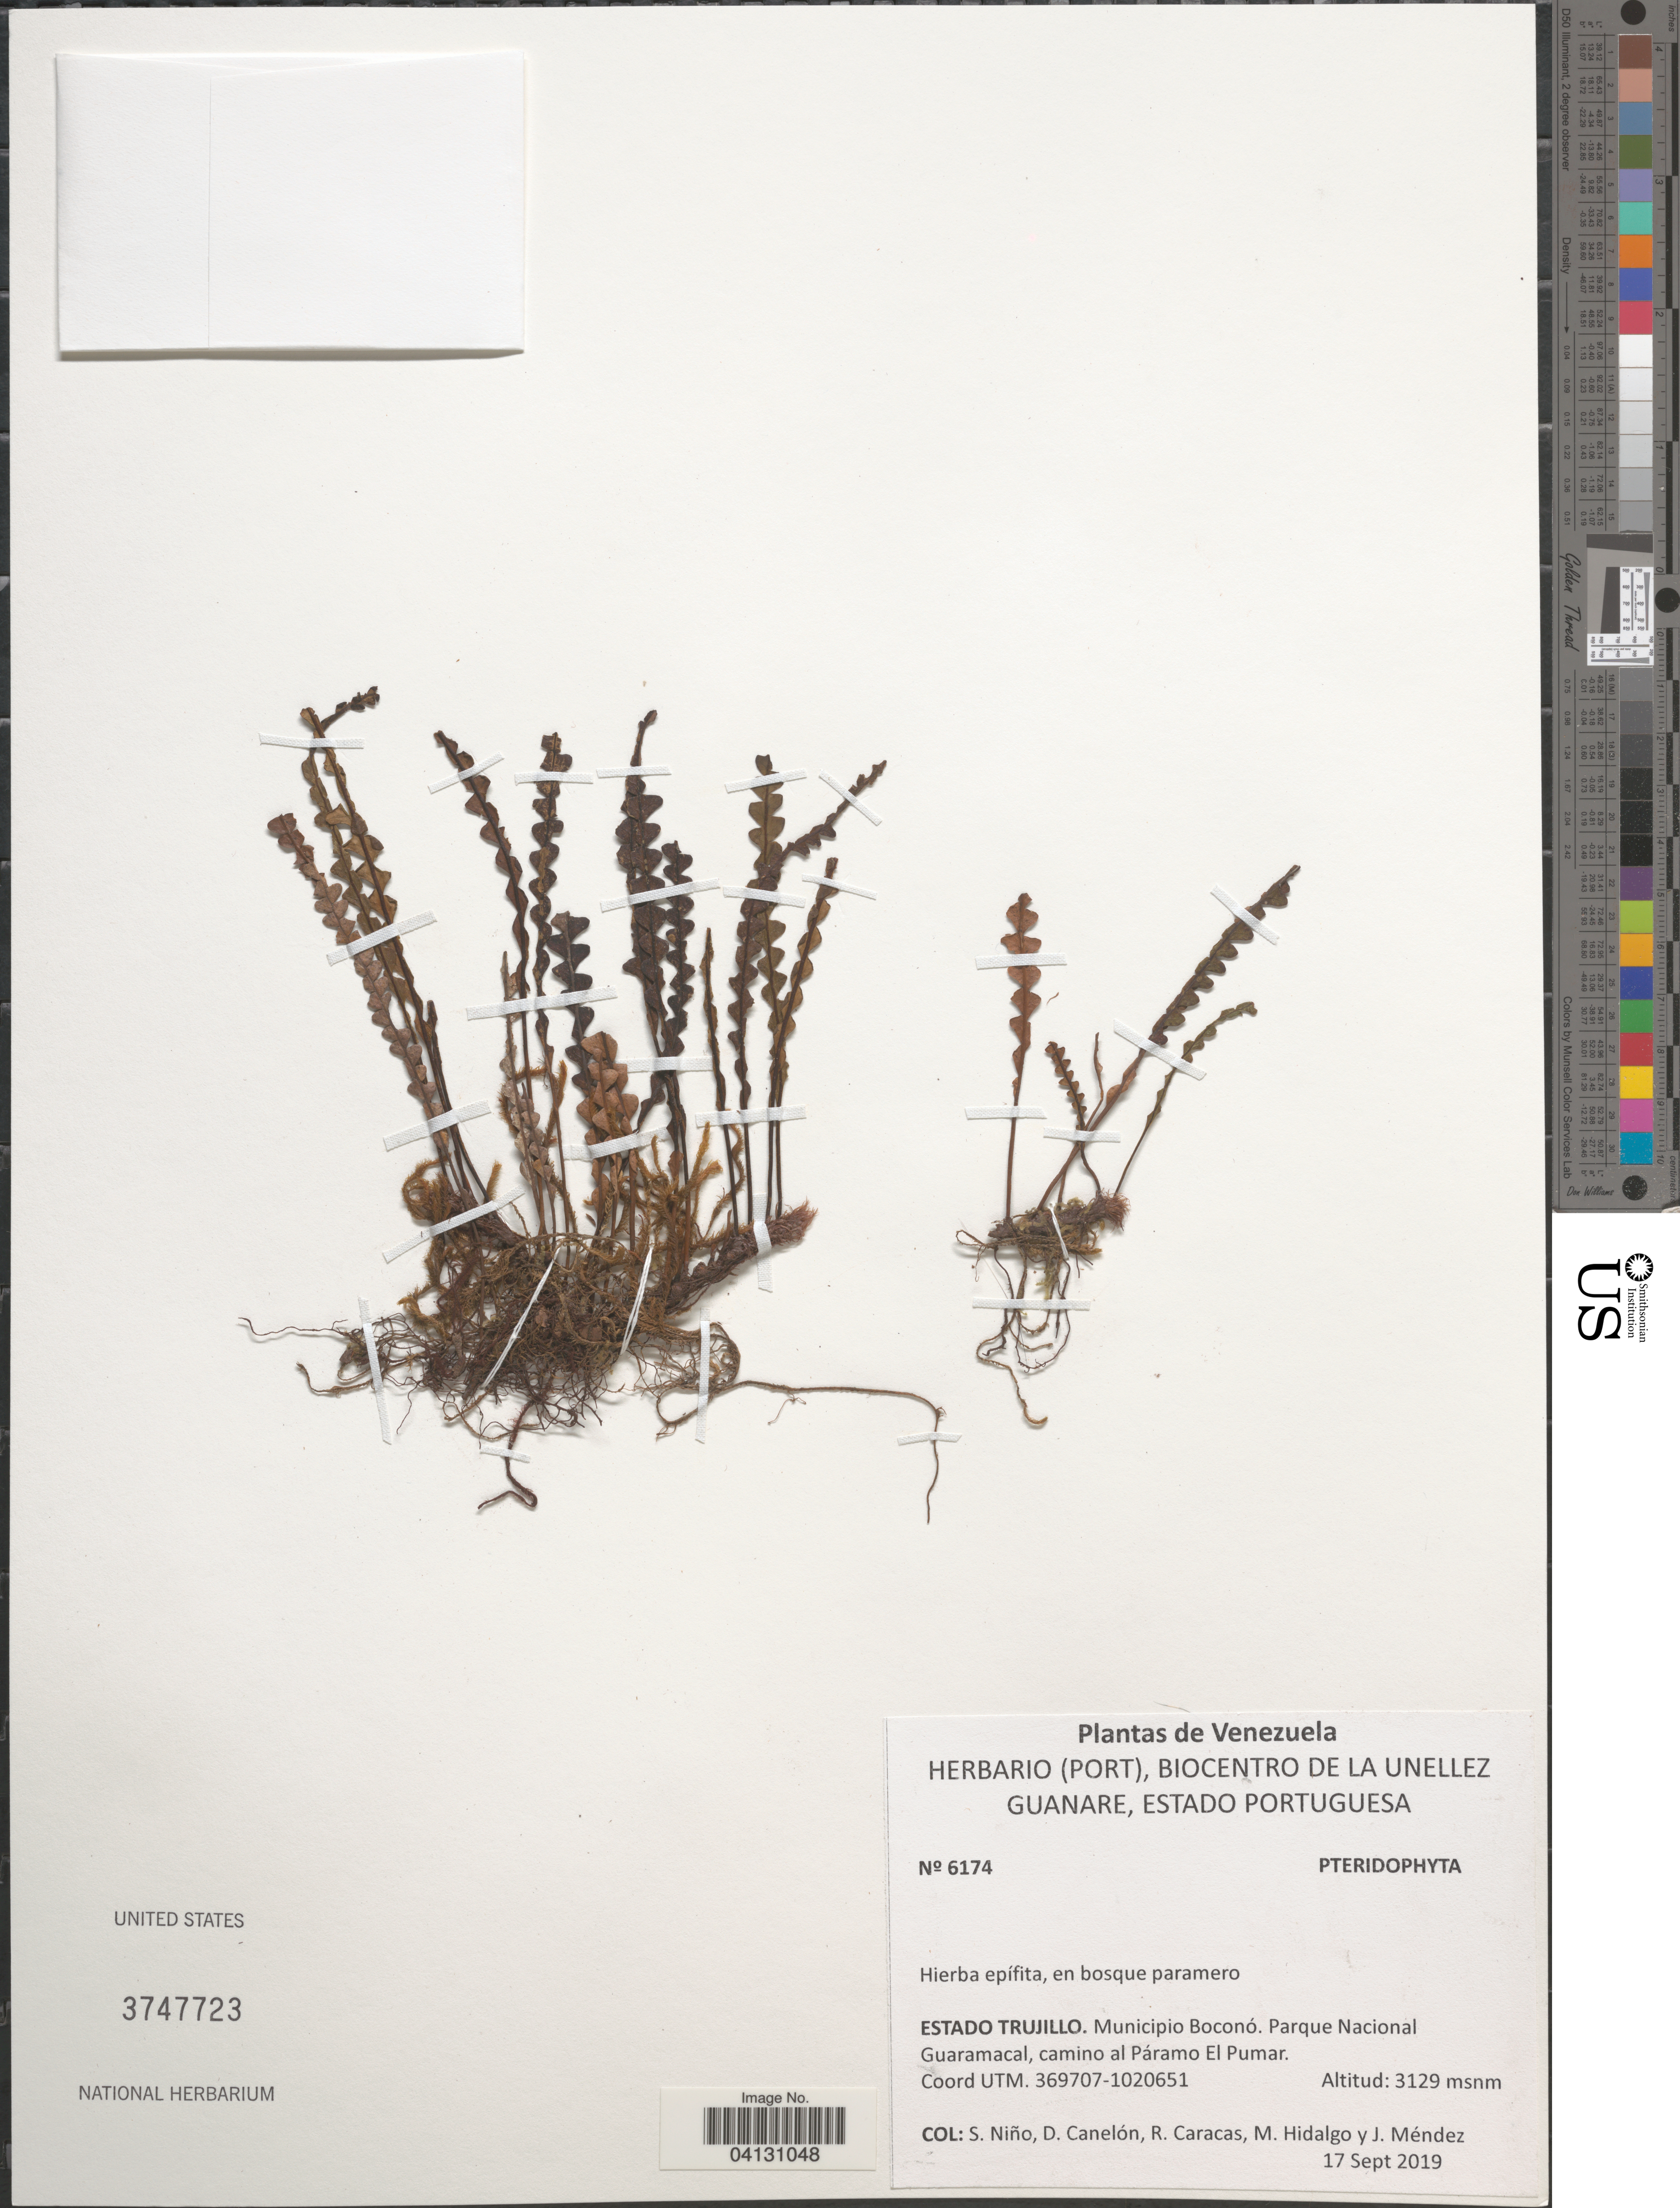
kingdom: Plantae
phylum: Tracheophyta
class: Polypodiopsida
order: Polypodiales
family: Polypodiaceae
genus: Melpomene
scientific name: Melpomene moniliformis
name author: (Lag. ex Sw.) A.R. Sm. & R.C. Moran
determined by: Dorr, L. J., (BOT), Smithsonian Institution - National Museum of Natural History (UNITED STATES)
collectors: S. M. Niño, D. Canelón, R. Caracas, M. Hidalgo & J. Mendez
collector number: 6174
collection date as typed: Transcribed d/m/y: 17/9/2019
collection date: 2019-09-17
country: Venezuela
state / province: Trujillo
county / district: Boconó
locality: Parque Nacional Guaramacal, camino al Páramo El Pumar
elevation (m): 3129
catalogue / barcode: US 3747723